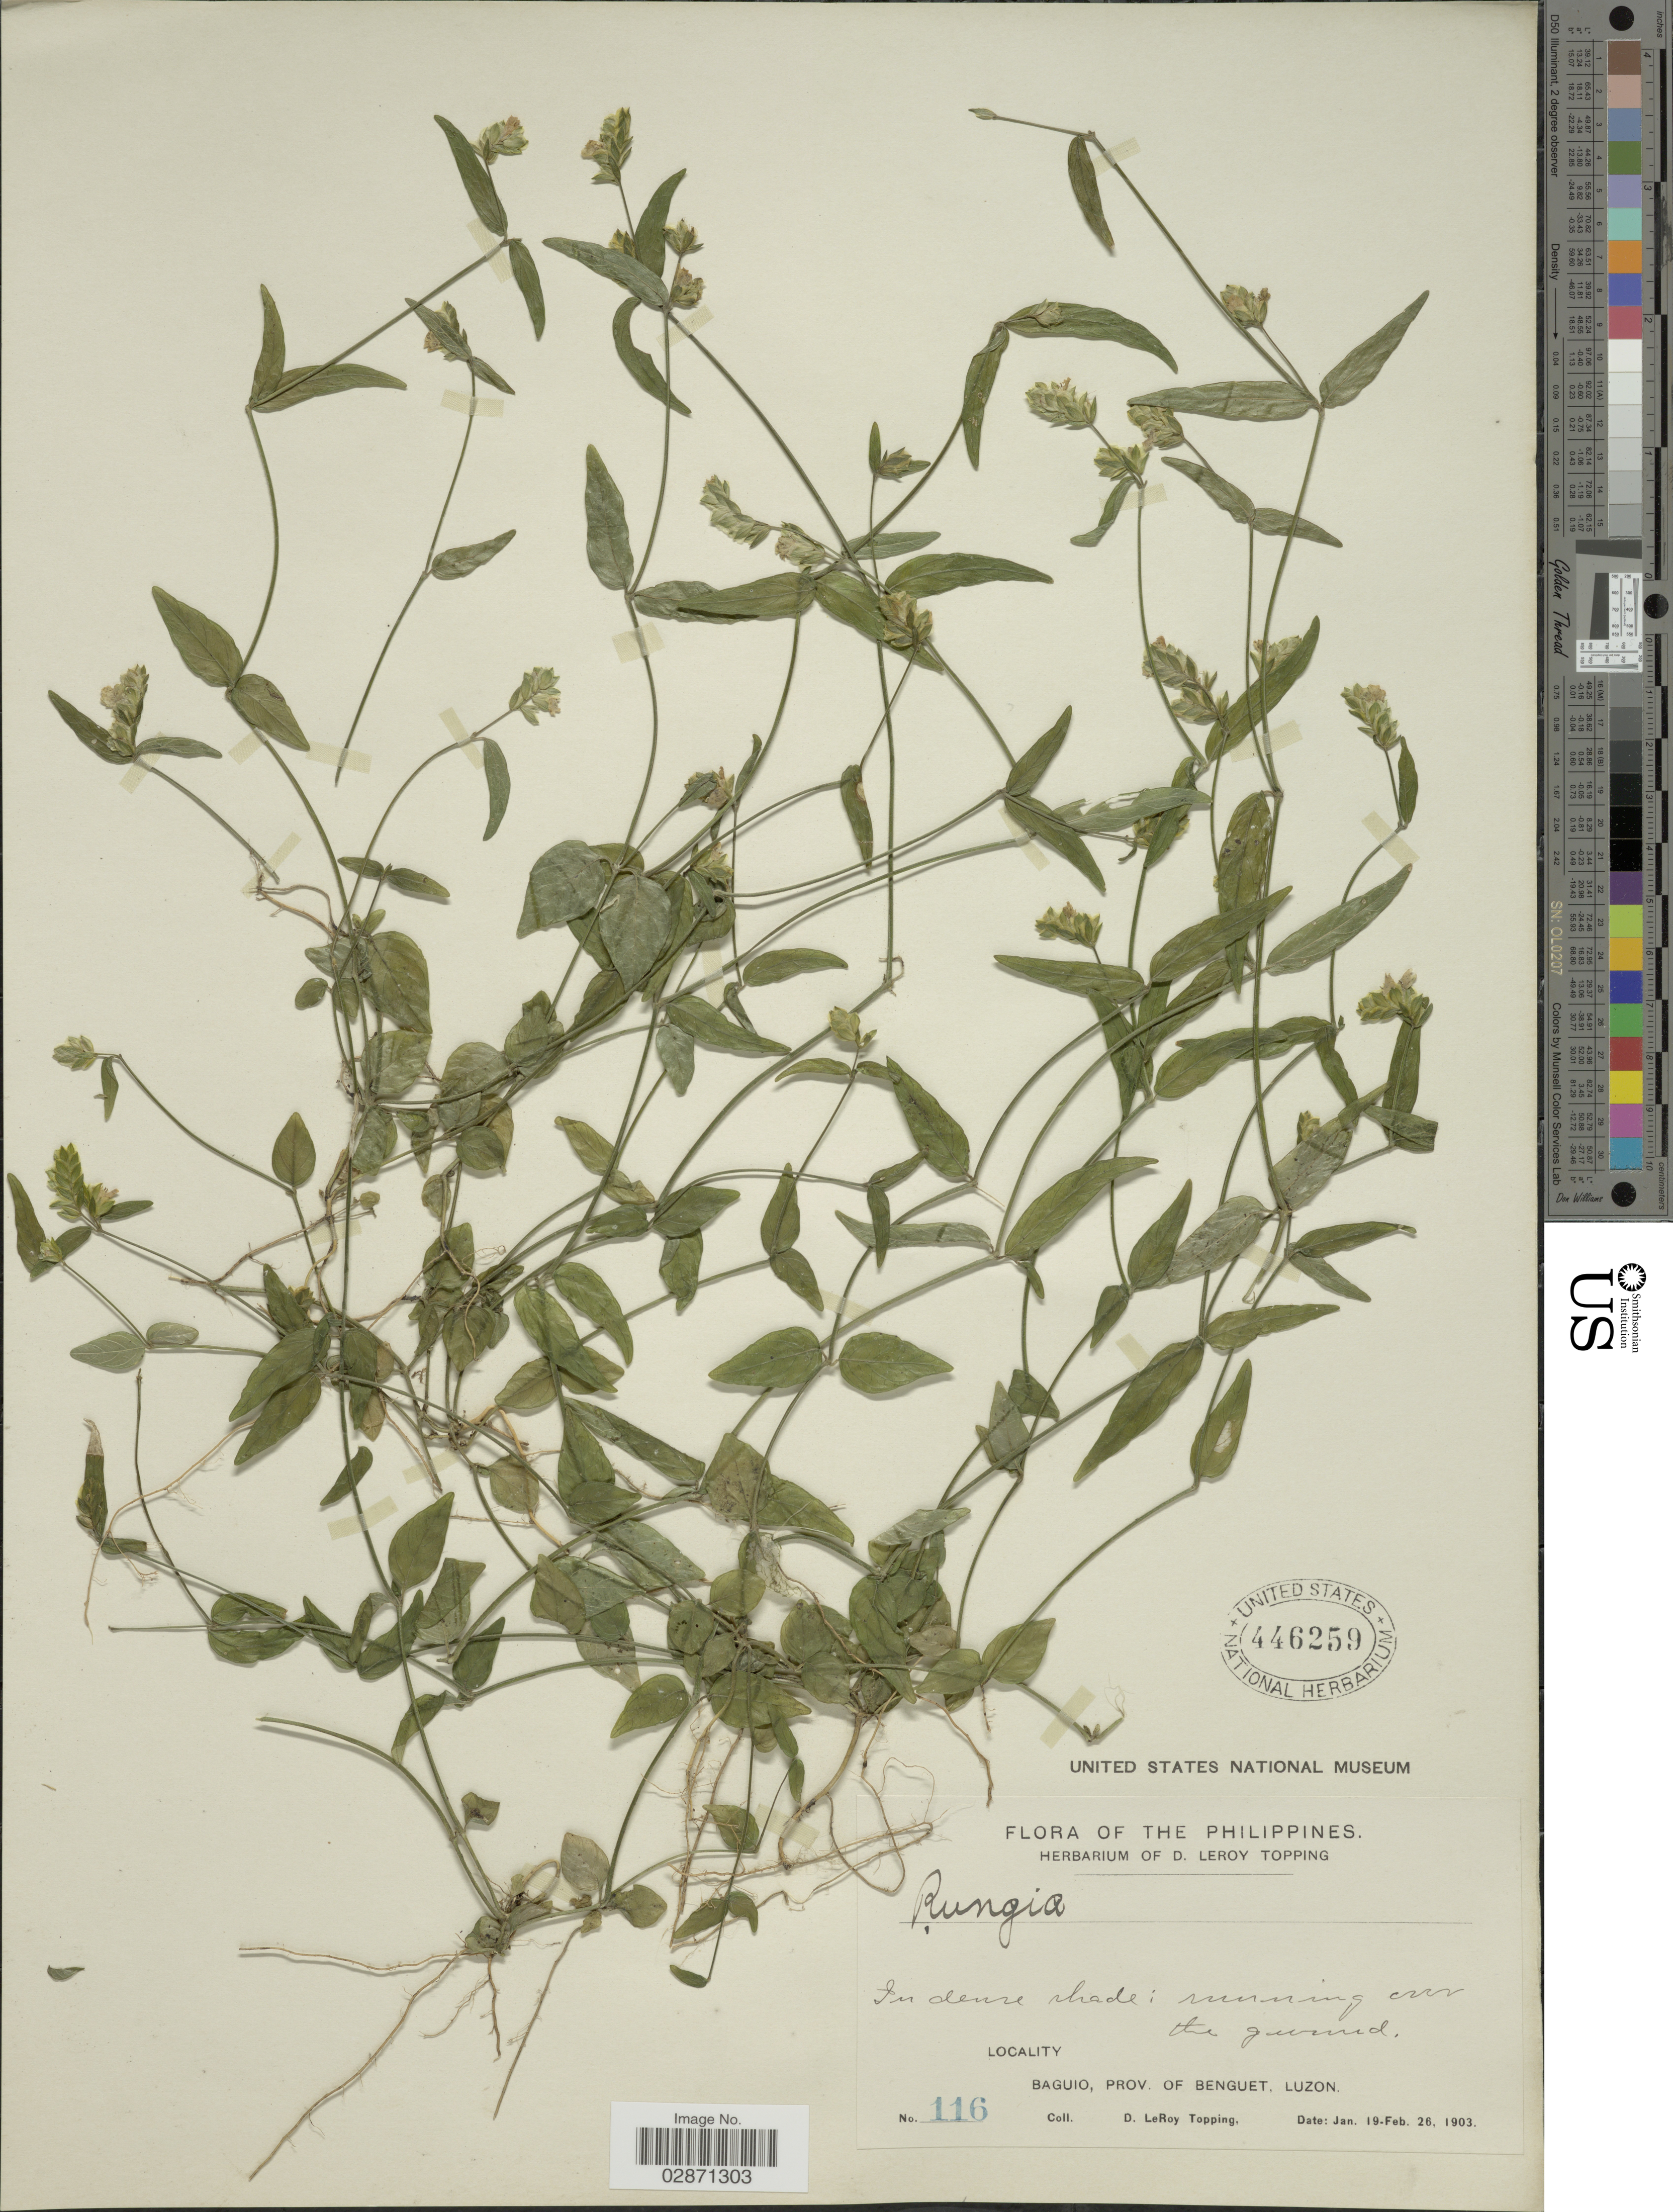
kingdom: Plantae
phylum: Tracheophyta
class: Magnoliopsida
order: Lamiales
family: Acanthaceae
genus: Rungia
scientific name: Rungia philippinensis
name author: C.B. Clarke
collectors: D. L. Topping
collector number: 116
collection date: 1903-01-19/1903-02-26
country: Philippines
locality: Baguio, Prov. of Benguet, Luzon.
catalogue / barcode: US 446259